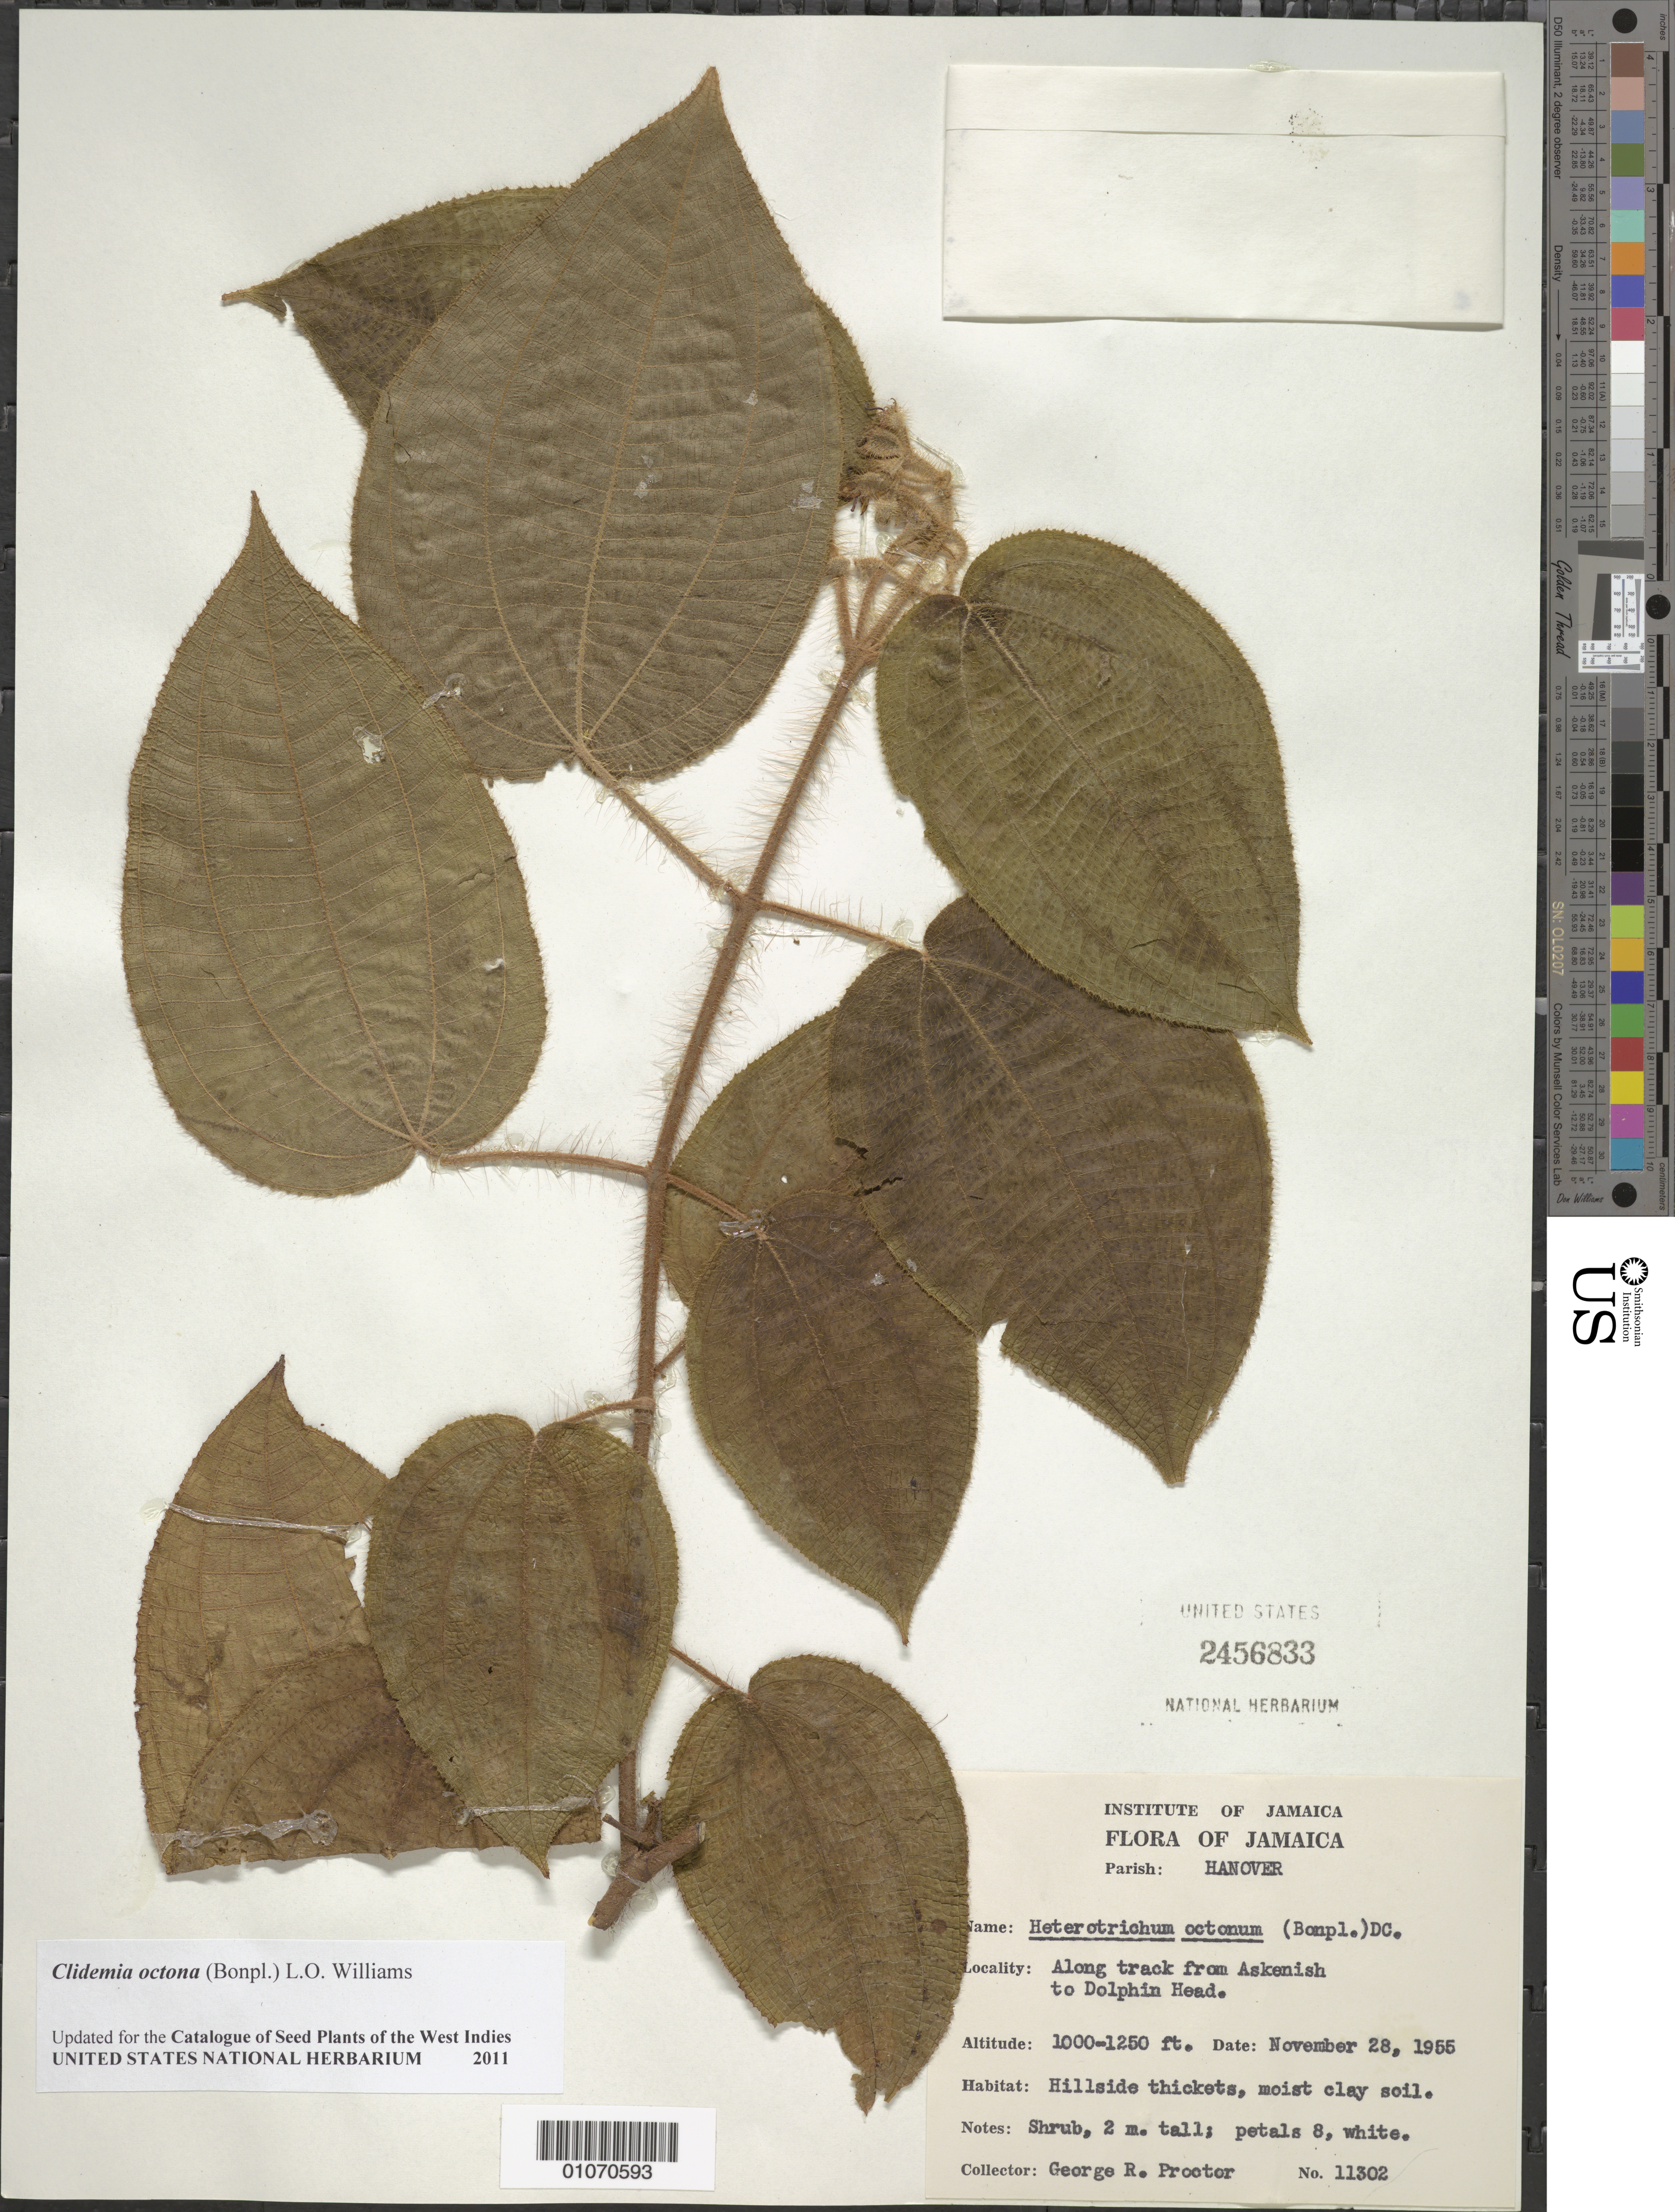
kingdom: Plantae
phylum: Tracheophyta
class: Magnoliopsida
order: Myrtales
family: Melastomataceae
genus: Clidemia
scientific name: Clidemia octona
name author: (Bonpl.) L.O. Williams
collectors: G. R. Proctor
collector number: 11302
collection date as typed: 28 Nov 1955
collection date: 1955-11-28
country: Jamaica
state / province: Hanover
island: Jamaica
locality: Askenish to Dolphin Head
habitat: Hillside thickets, moist clay soil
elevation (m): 305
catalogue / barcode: US 2456833